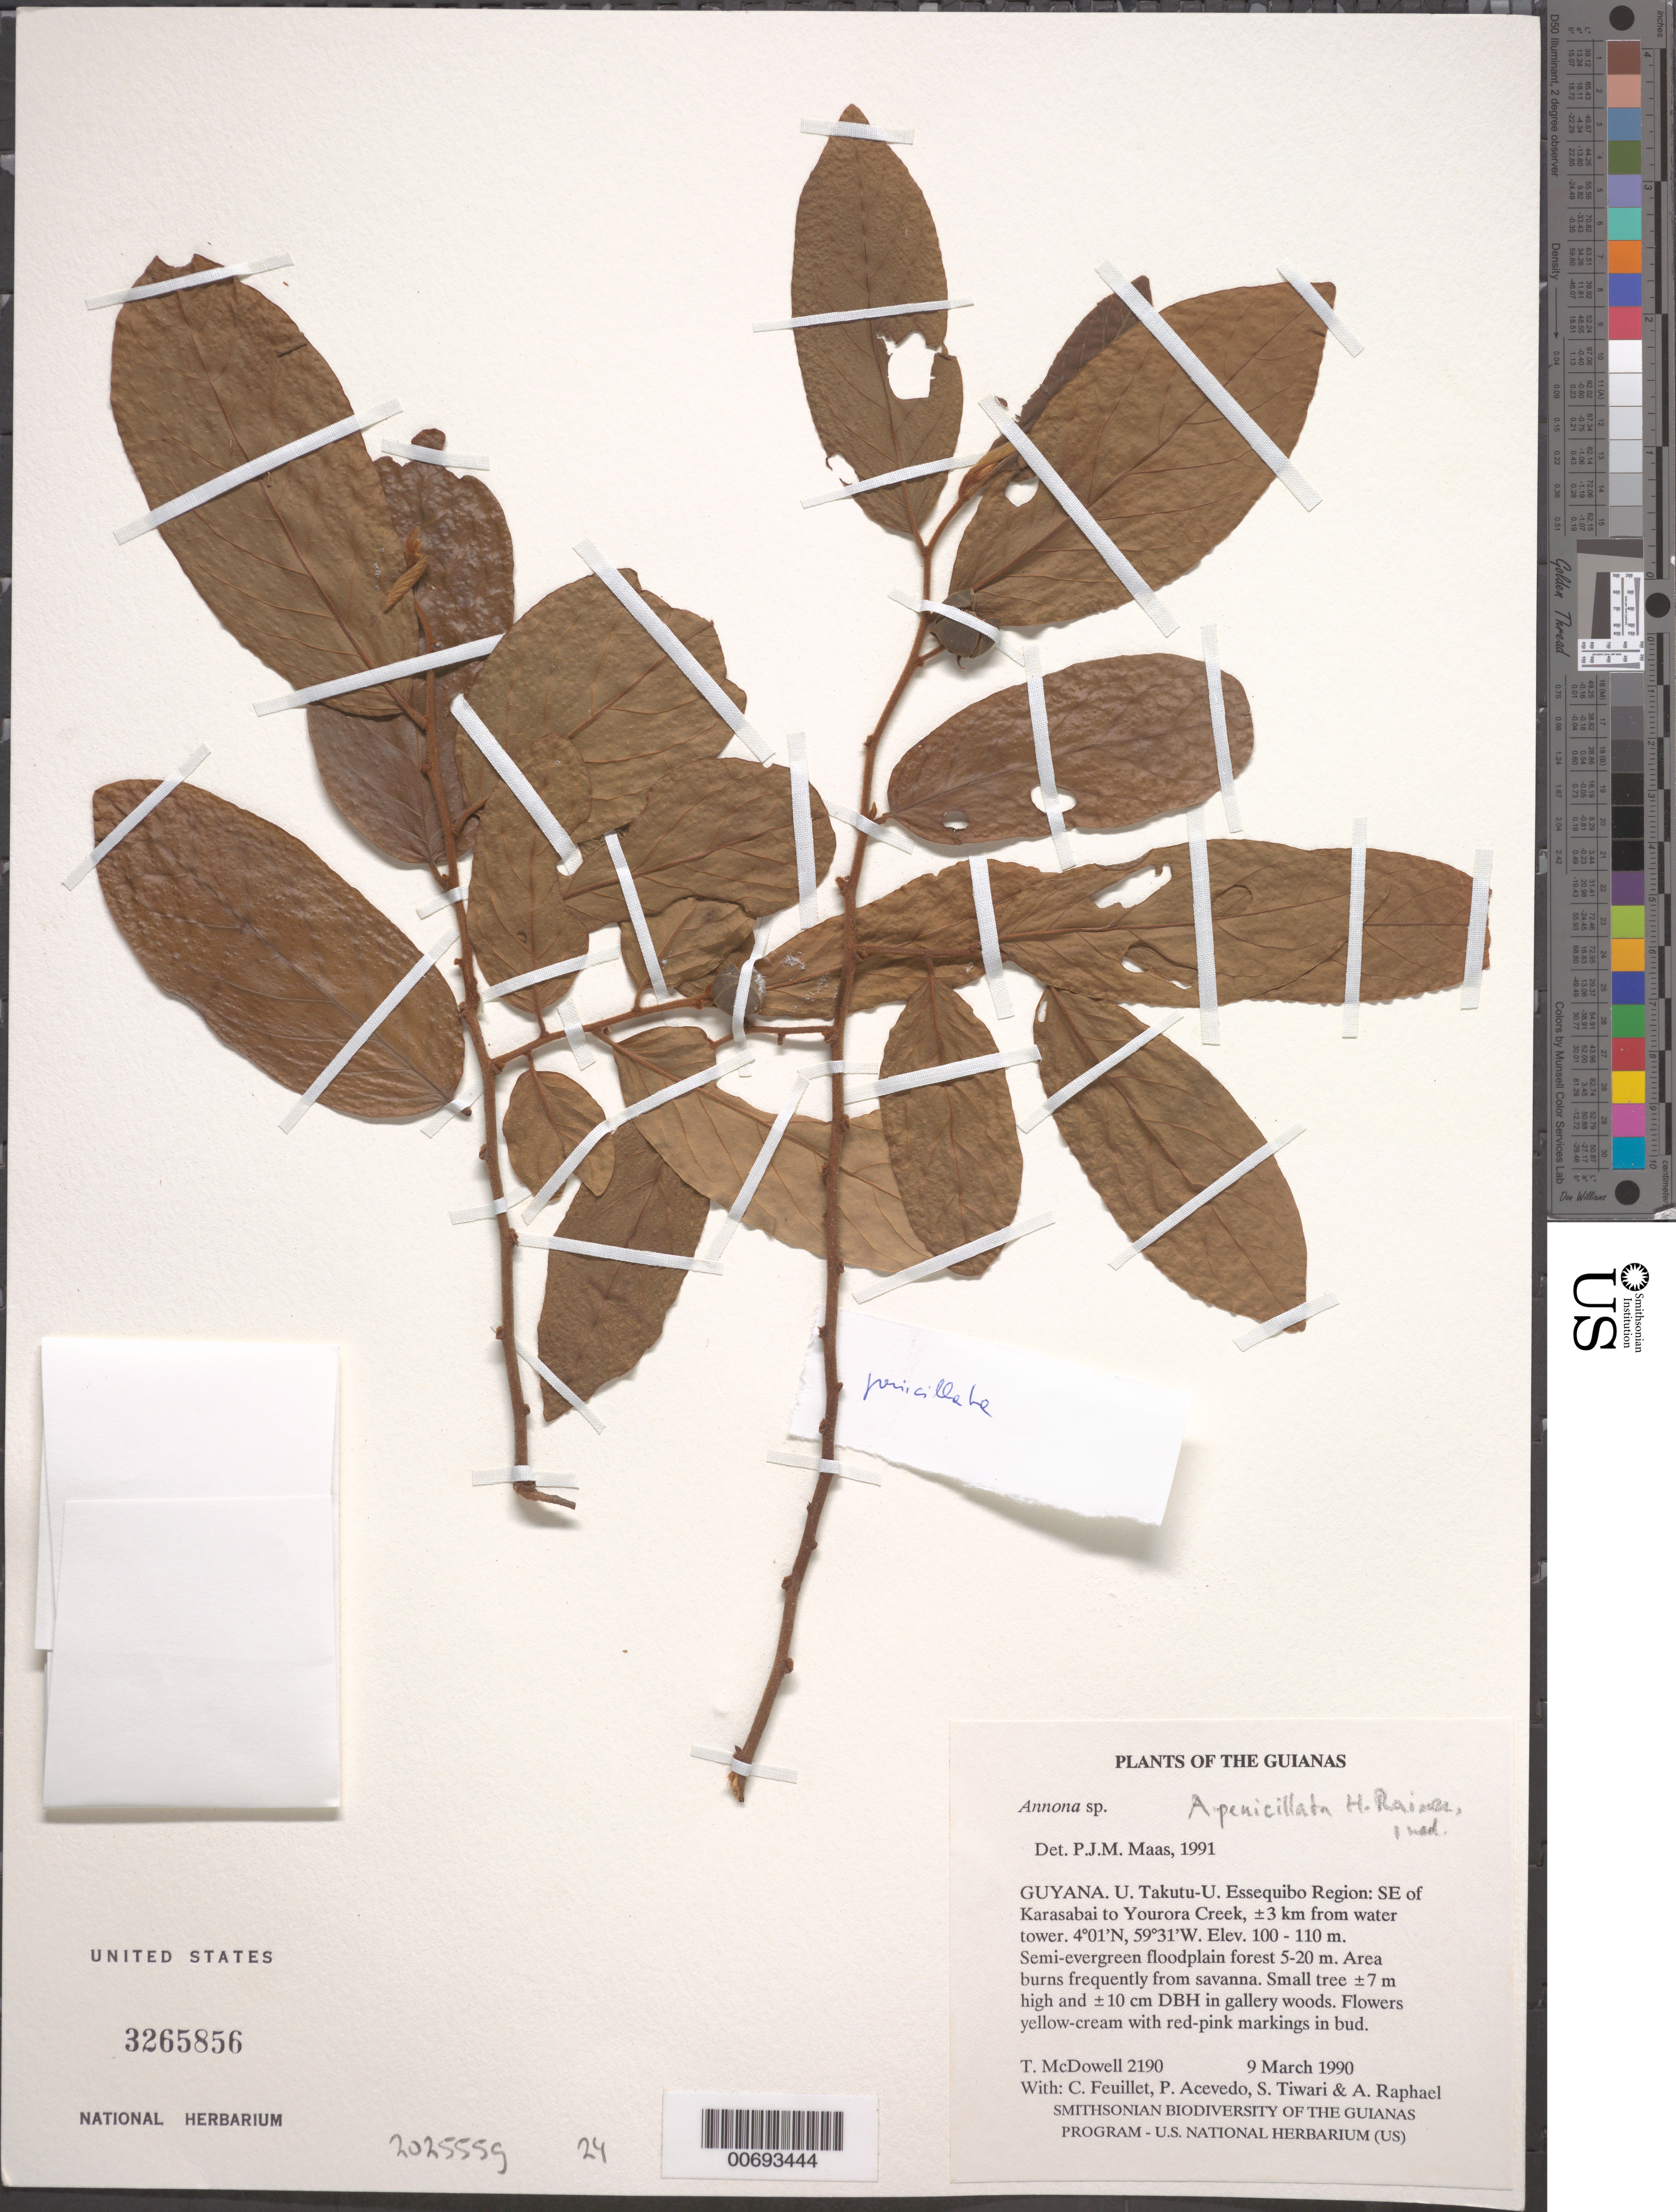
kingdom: Plantae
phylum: Tracheophyta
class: Magnoliopsida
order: Magnoliales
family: Annonaceae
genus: Annona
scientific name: Annona sp.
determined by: Maas, Paul J. M.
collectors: T. McDowell, C. Feuillet, P. Acevedo-Rodr., S. Tiwari & A. Raphael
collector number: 2190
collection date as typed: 9 March 1990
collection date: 1990-03-09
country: Guyana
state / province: U. Takutu-U. Essequibo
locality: SE of Karasabai to Yourora Creek, ±3 km from water tower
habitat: Semi-evergreen floodplain forest 5-20 m. Area burns frequently from savanna and nearby gardens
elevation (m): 100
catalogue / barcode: US 3265856